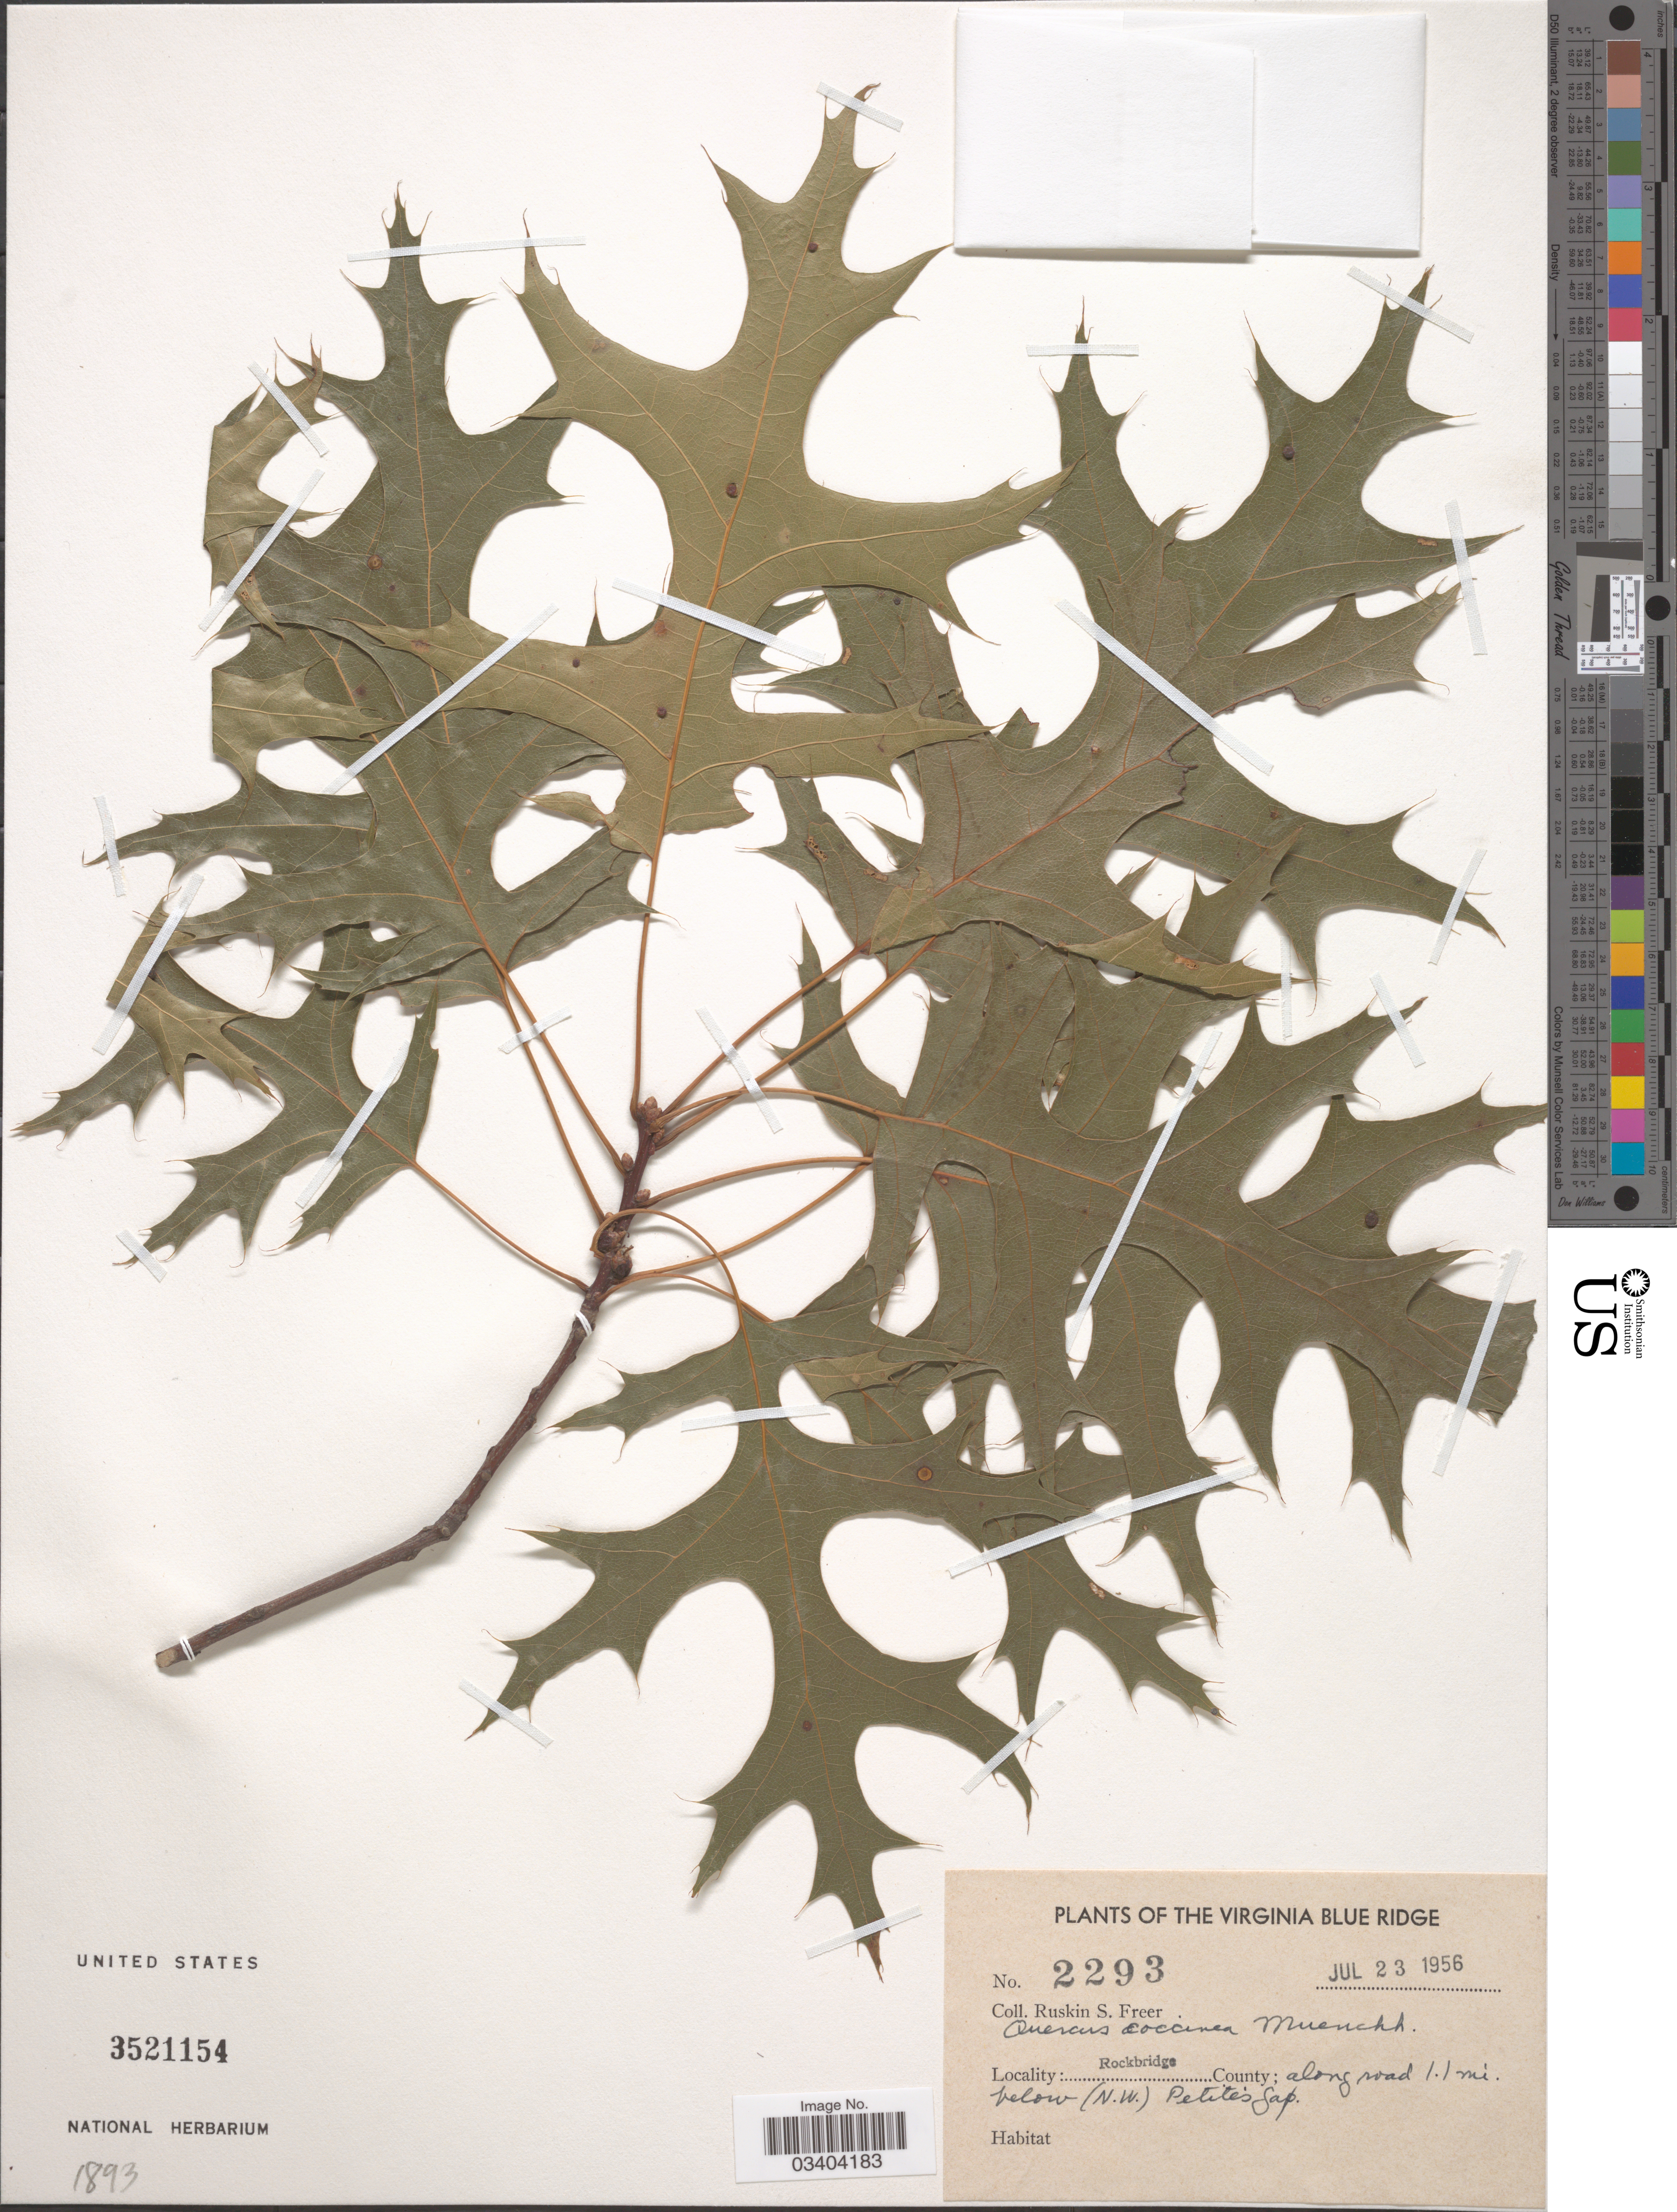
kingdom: Plantae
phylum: Tracheophyta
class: Magnoliopsida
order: Fagales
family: Fagaceae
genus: Quercus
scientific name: Quercus coccinea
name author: Münchh.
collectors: R. Freer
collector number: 2293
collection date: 1956-07-23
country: United States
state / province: Virginia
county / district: Rockbridge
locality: Virginia Blue Ridge. Rockbridge County; along road 1.1 mi. below (N.W.) Petites Gap.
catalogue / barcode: US 3521154